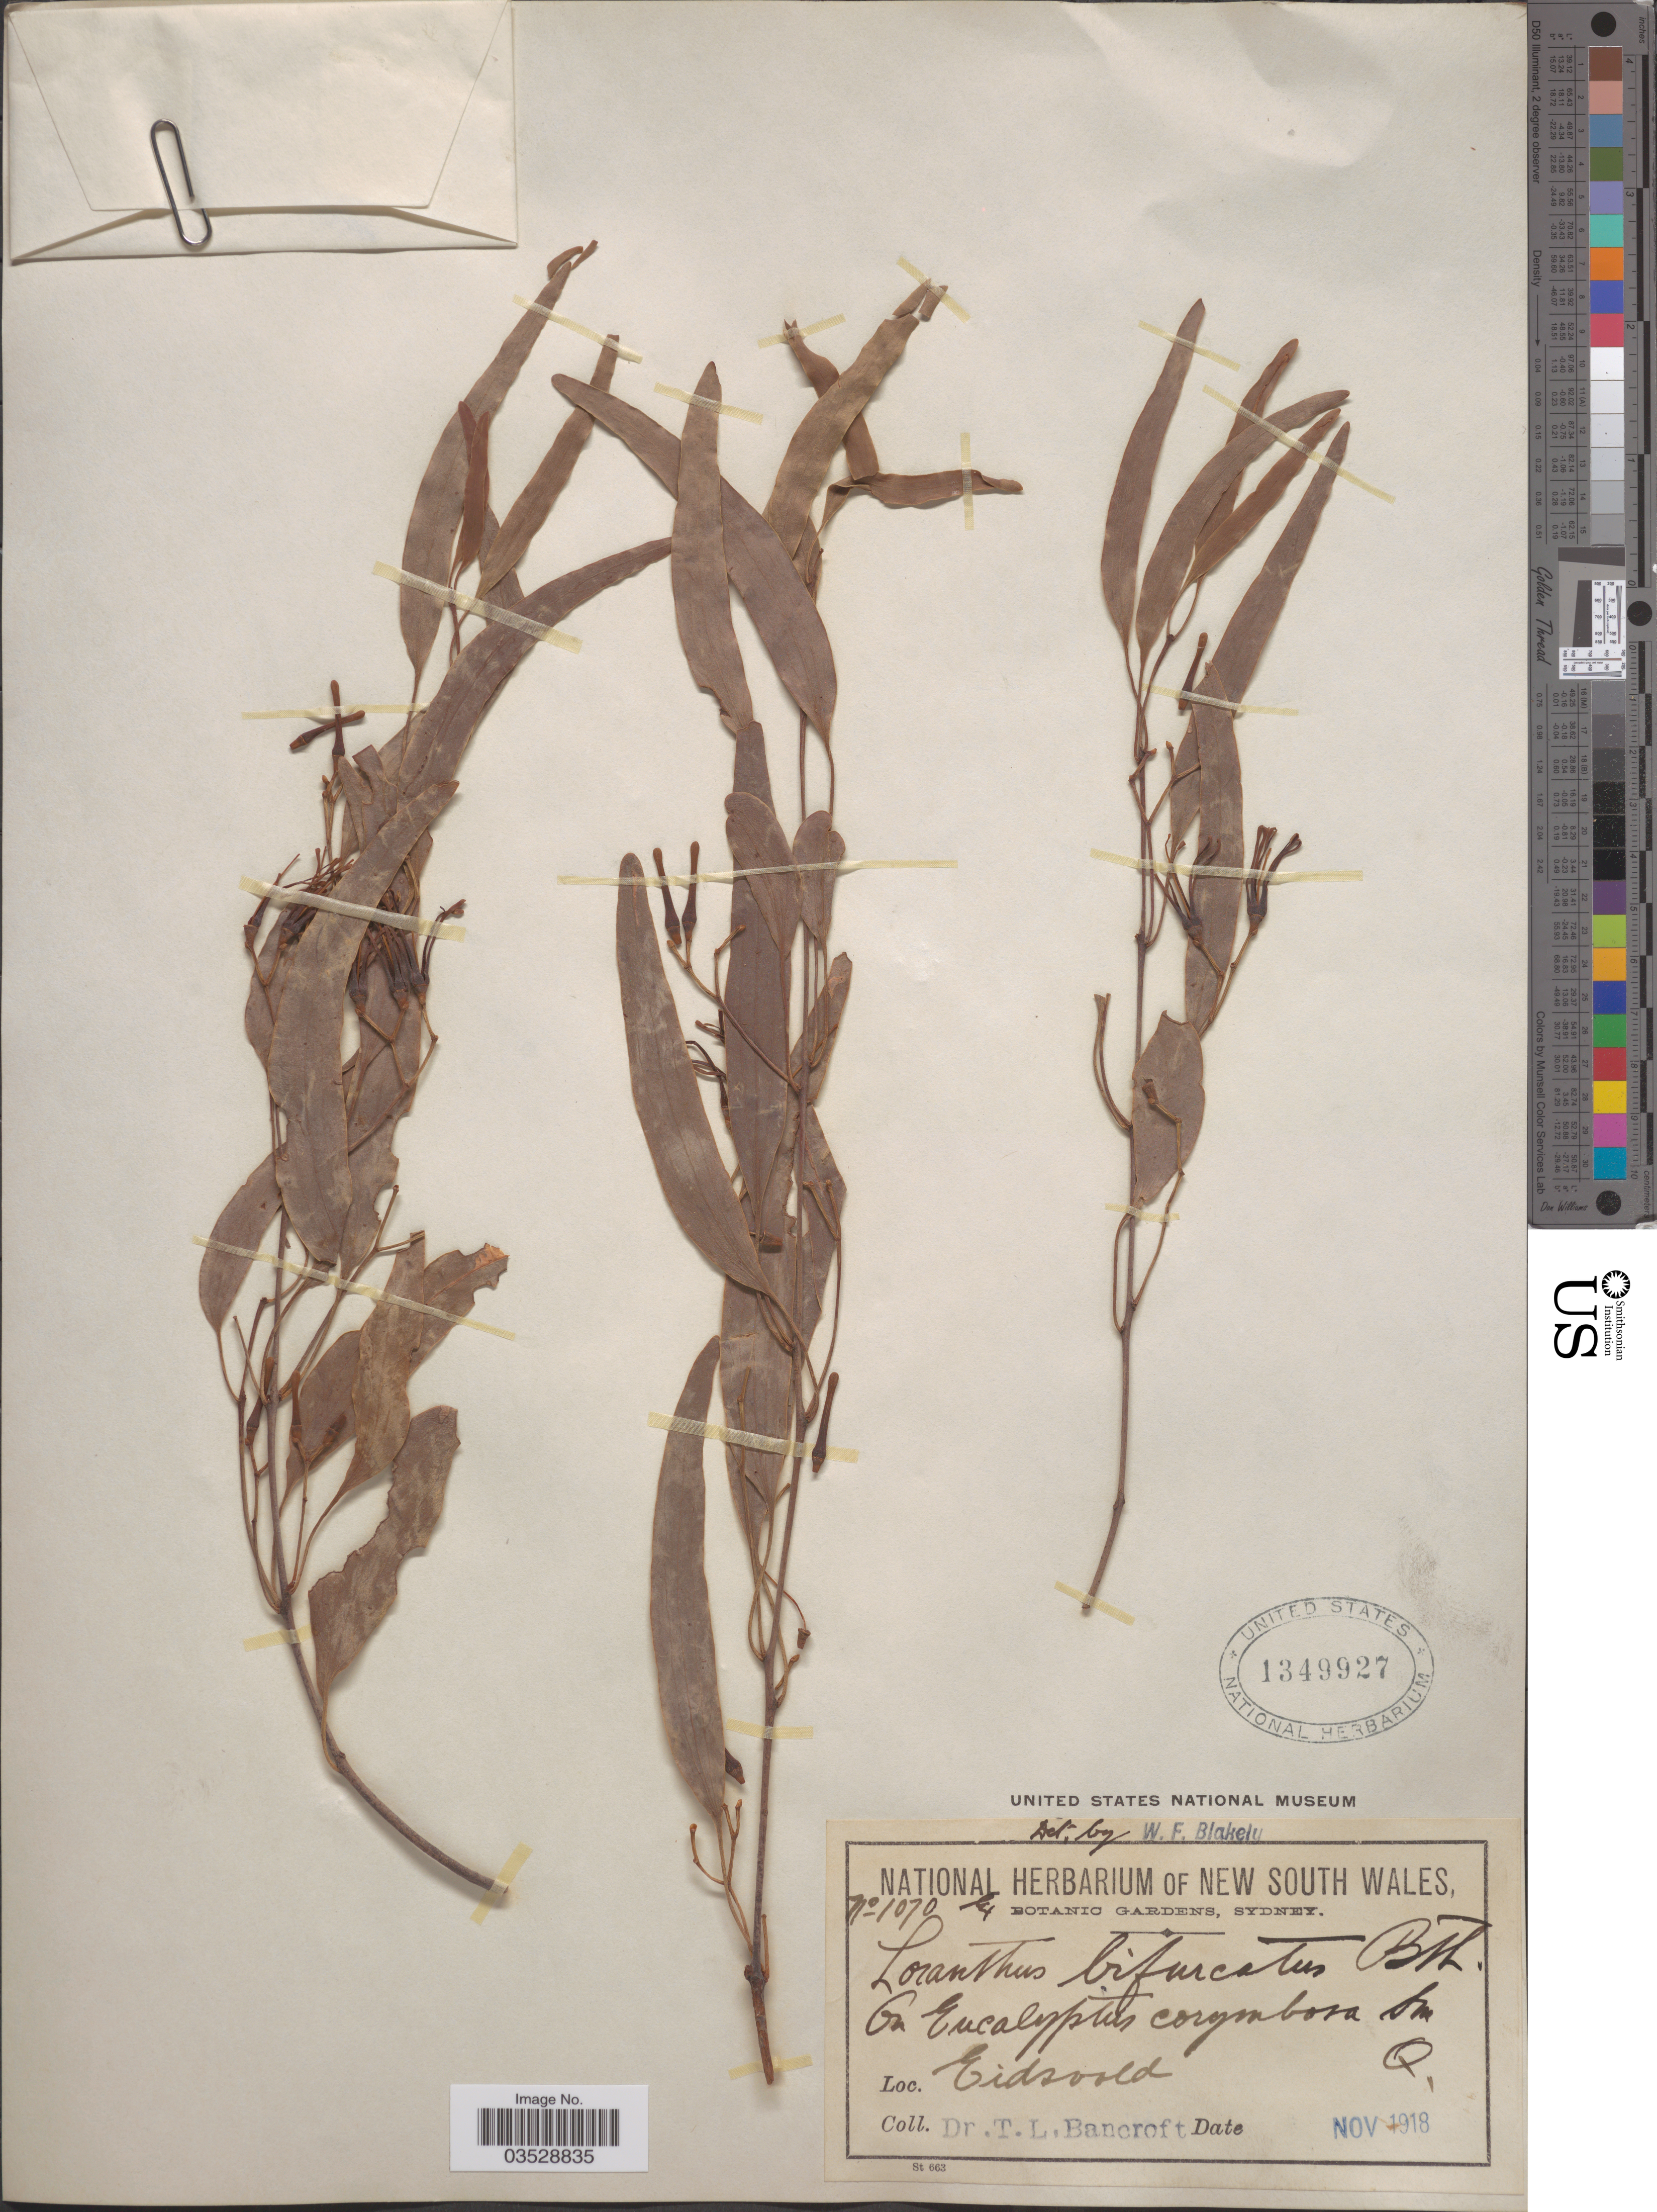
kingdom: Plantae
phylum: Tracheophyta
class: Magnoliopsida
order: Santalales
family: Loranthaceae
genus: Amyema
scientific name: Amyema bifurcata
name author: Tiegh.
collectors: T. Bancroft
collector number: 1070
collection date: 1918-11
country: Australia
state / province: New South Wales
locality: Eidsvold.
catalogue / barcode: US 1349927